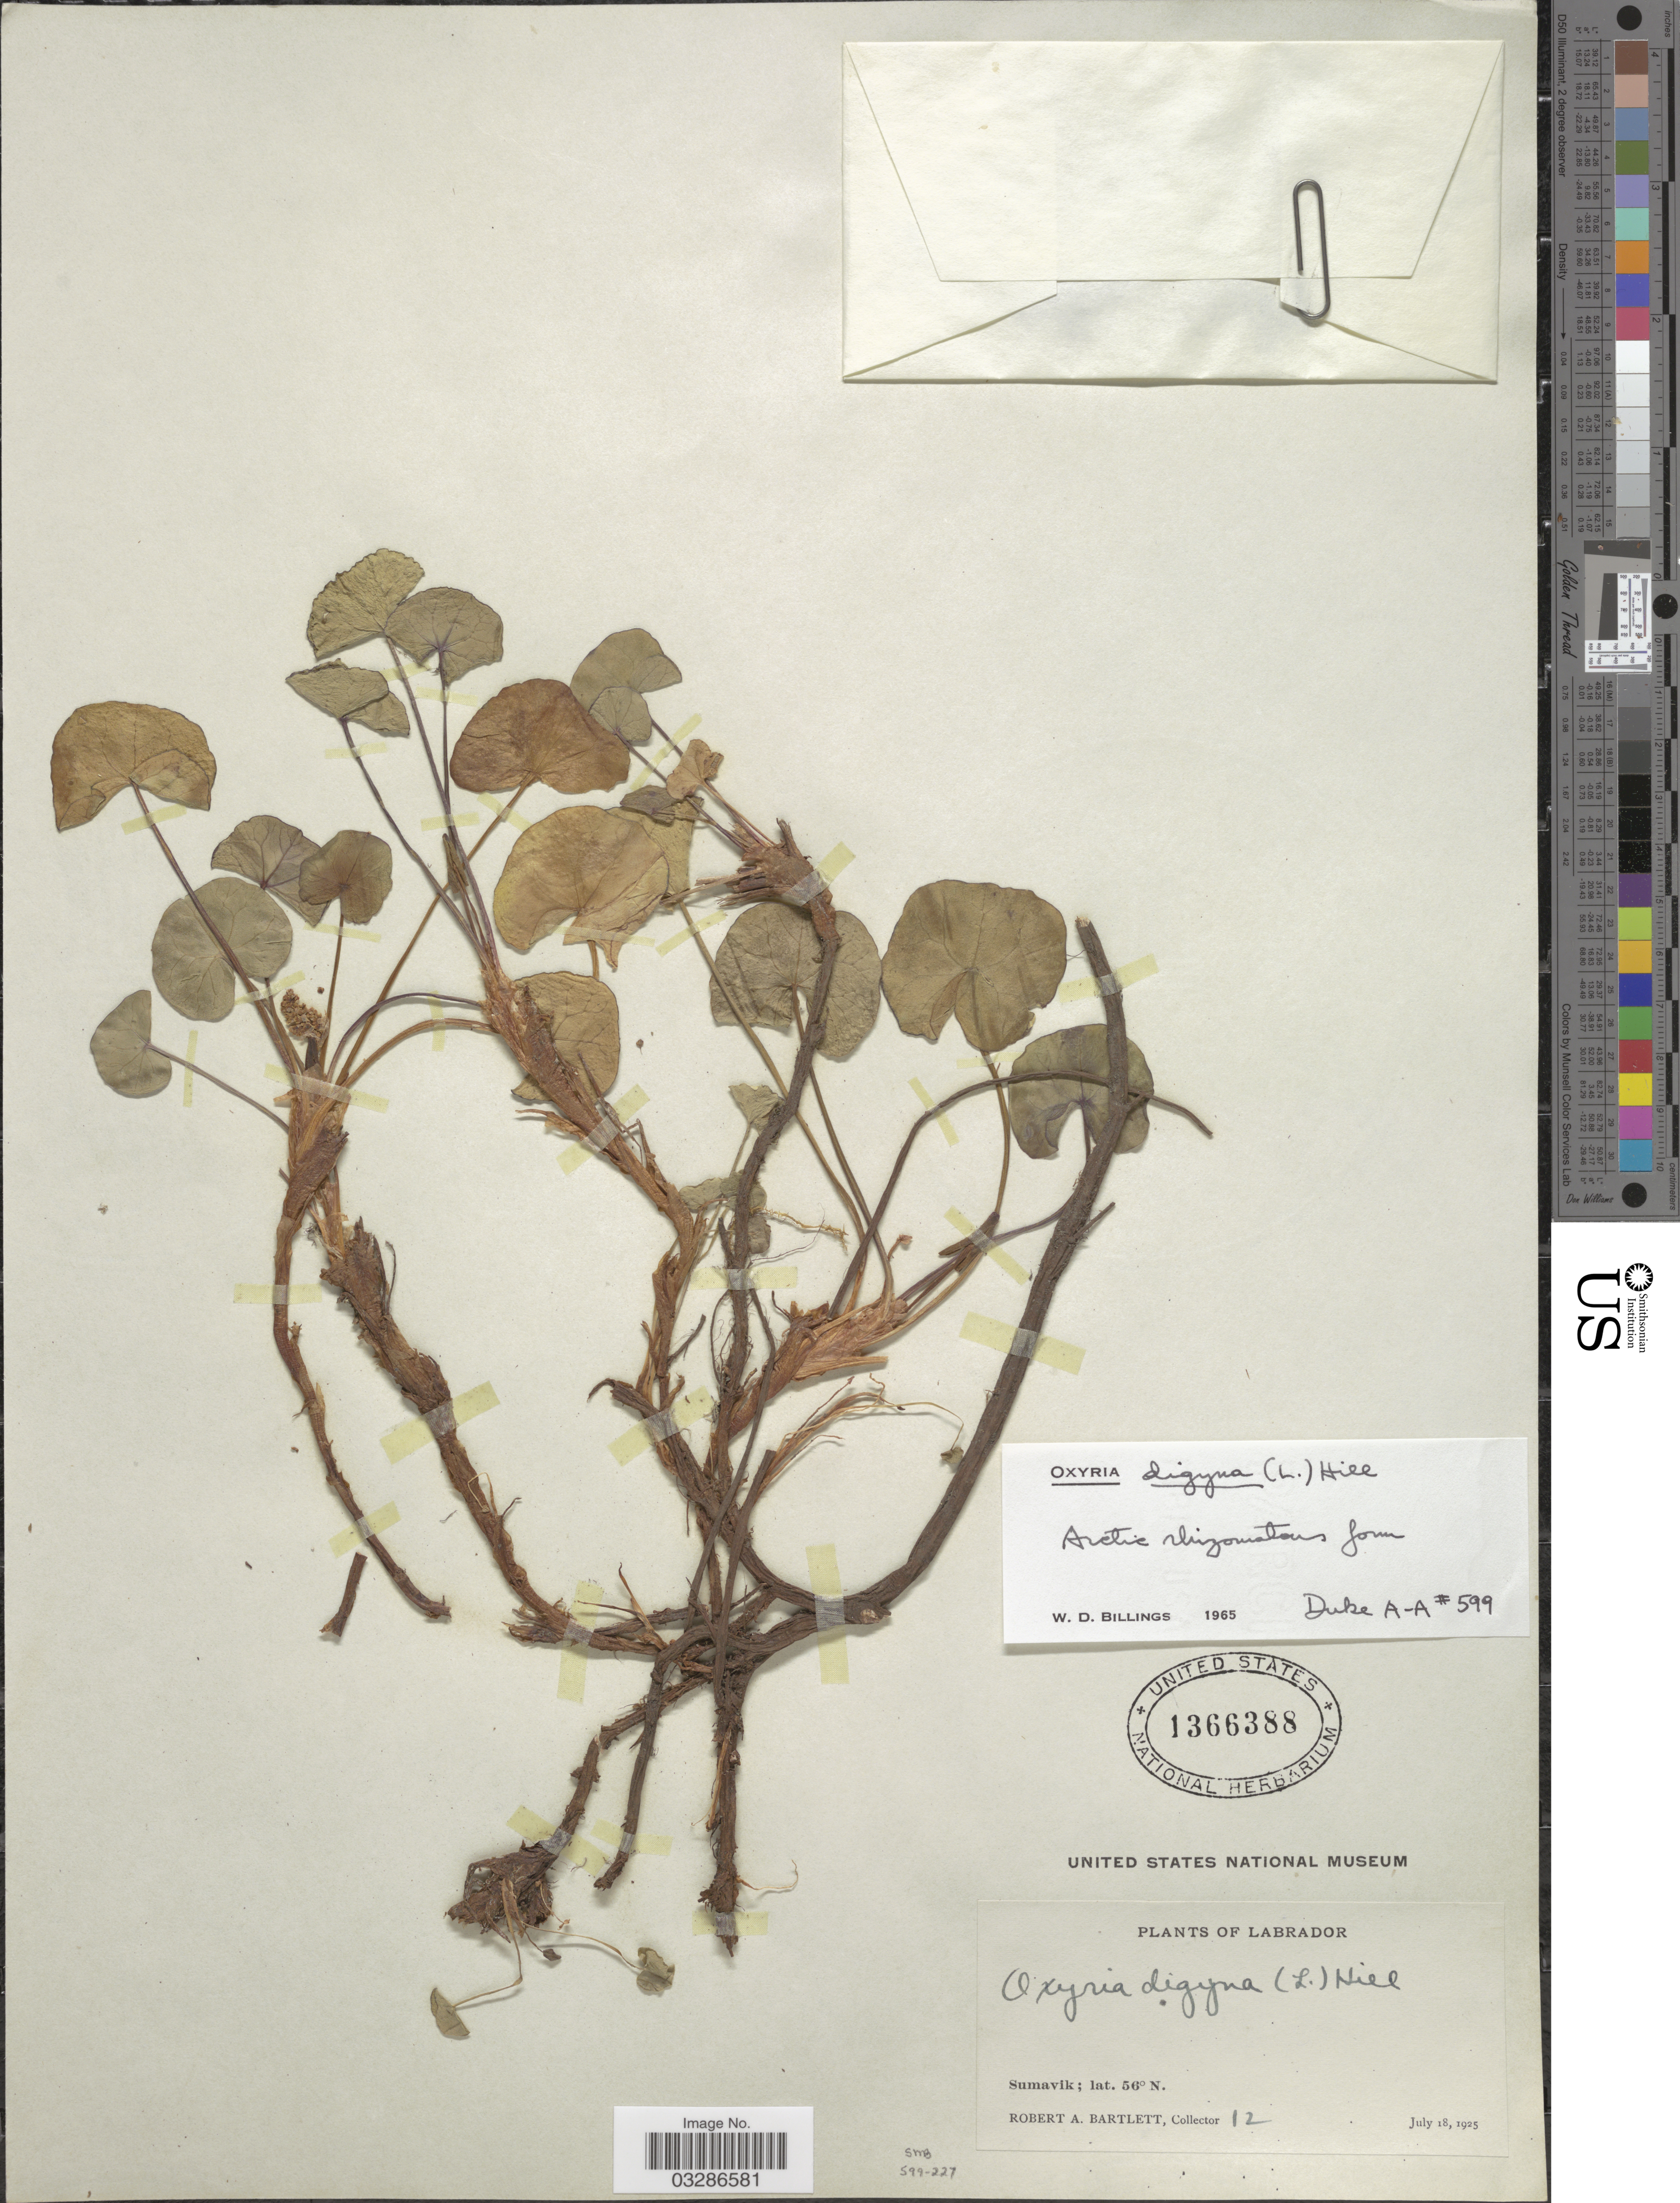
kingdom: Plantae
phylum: Tracheophyta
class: Magnoliopsida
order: Caryophyllales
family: Polygonaceae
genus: Oxyria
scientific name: Oxyria digyna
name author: (L.) Hill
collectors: R. A. Bartlett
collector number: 12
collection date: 1925-07-18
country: Canada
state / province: Newfoundland and Labrador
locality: Labrador, Sumavik.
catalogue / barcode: US 1366388